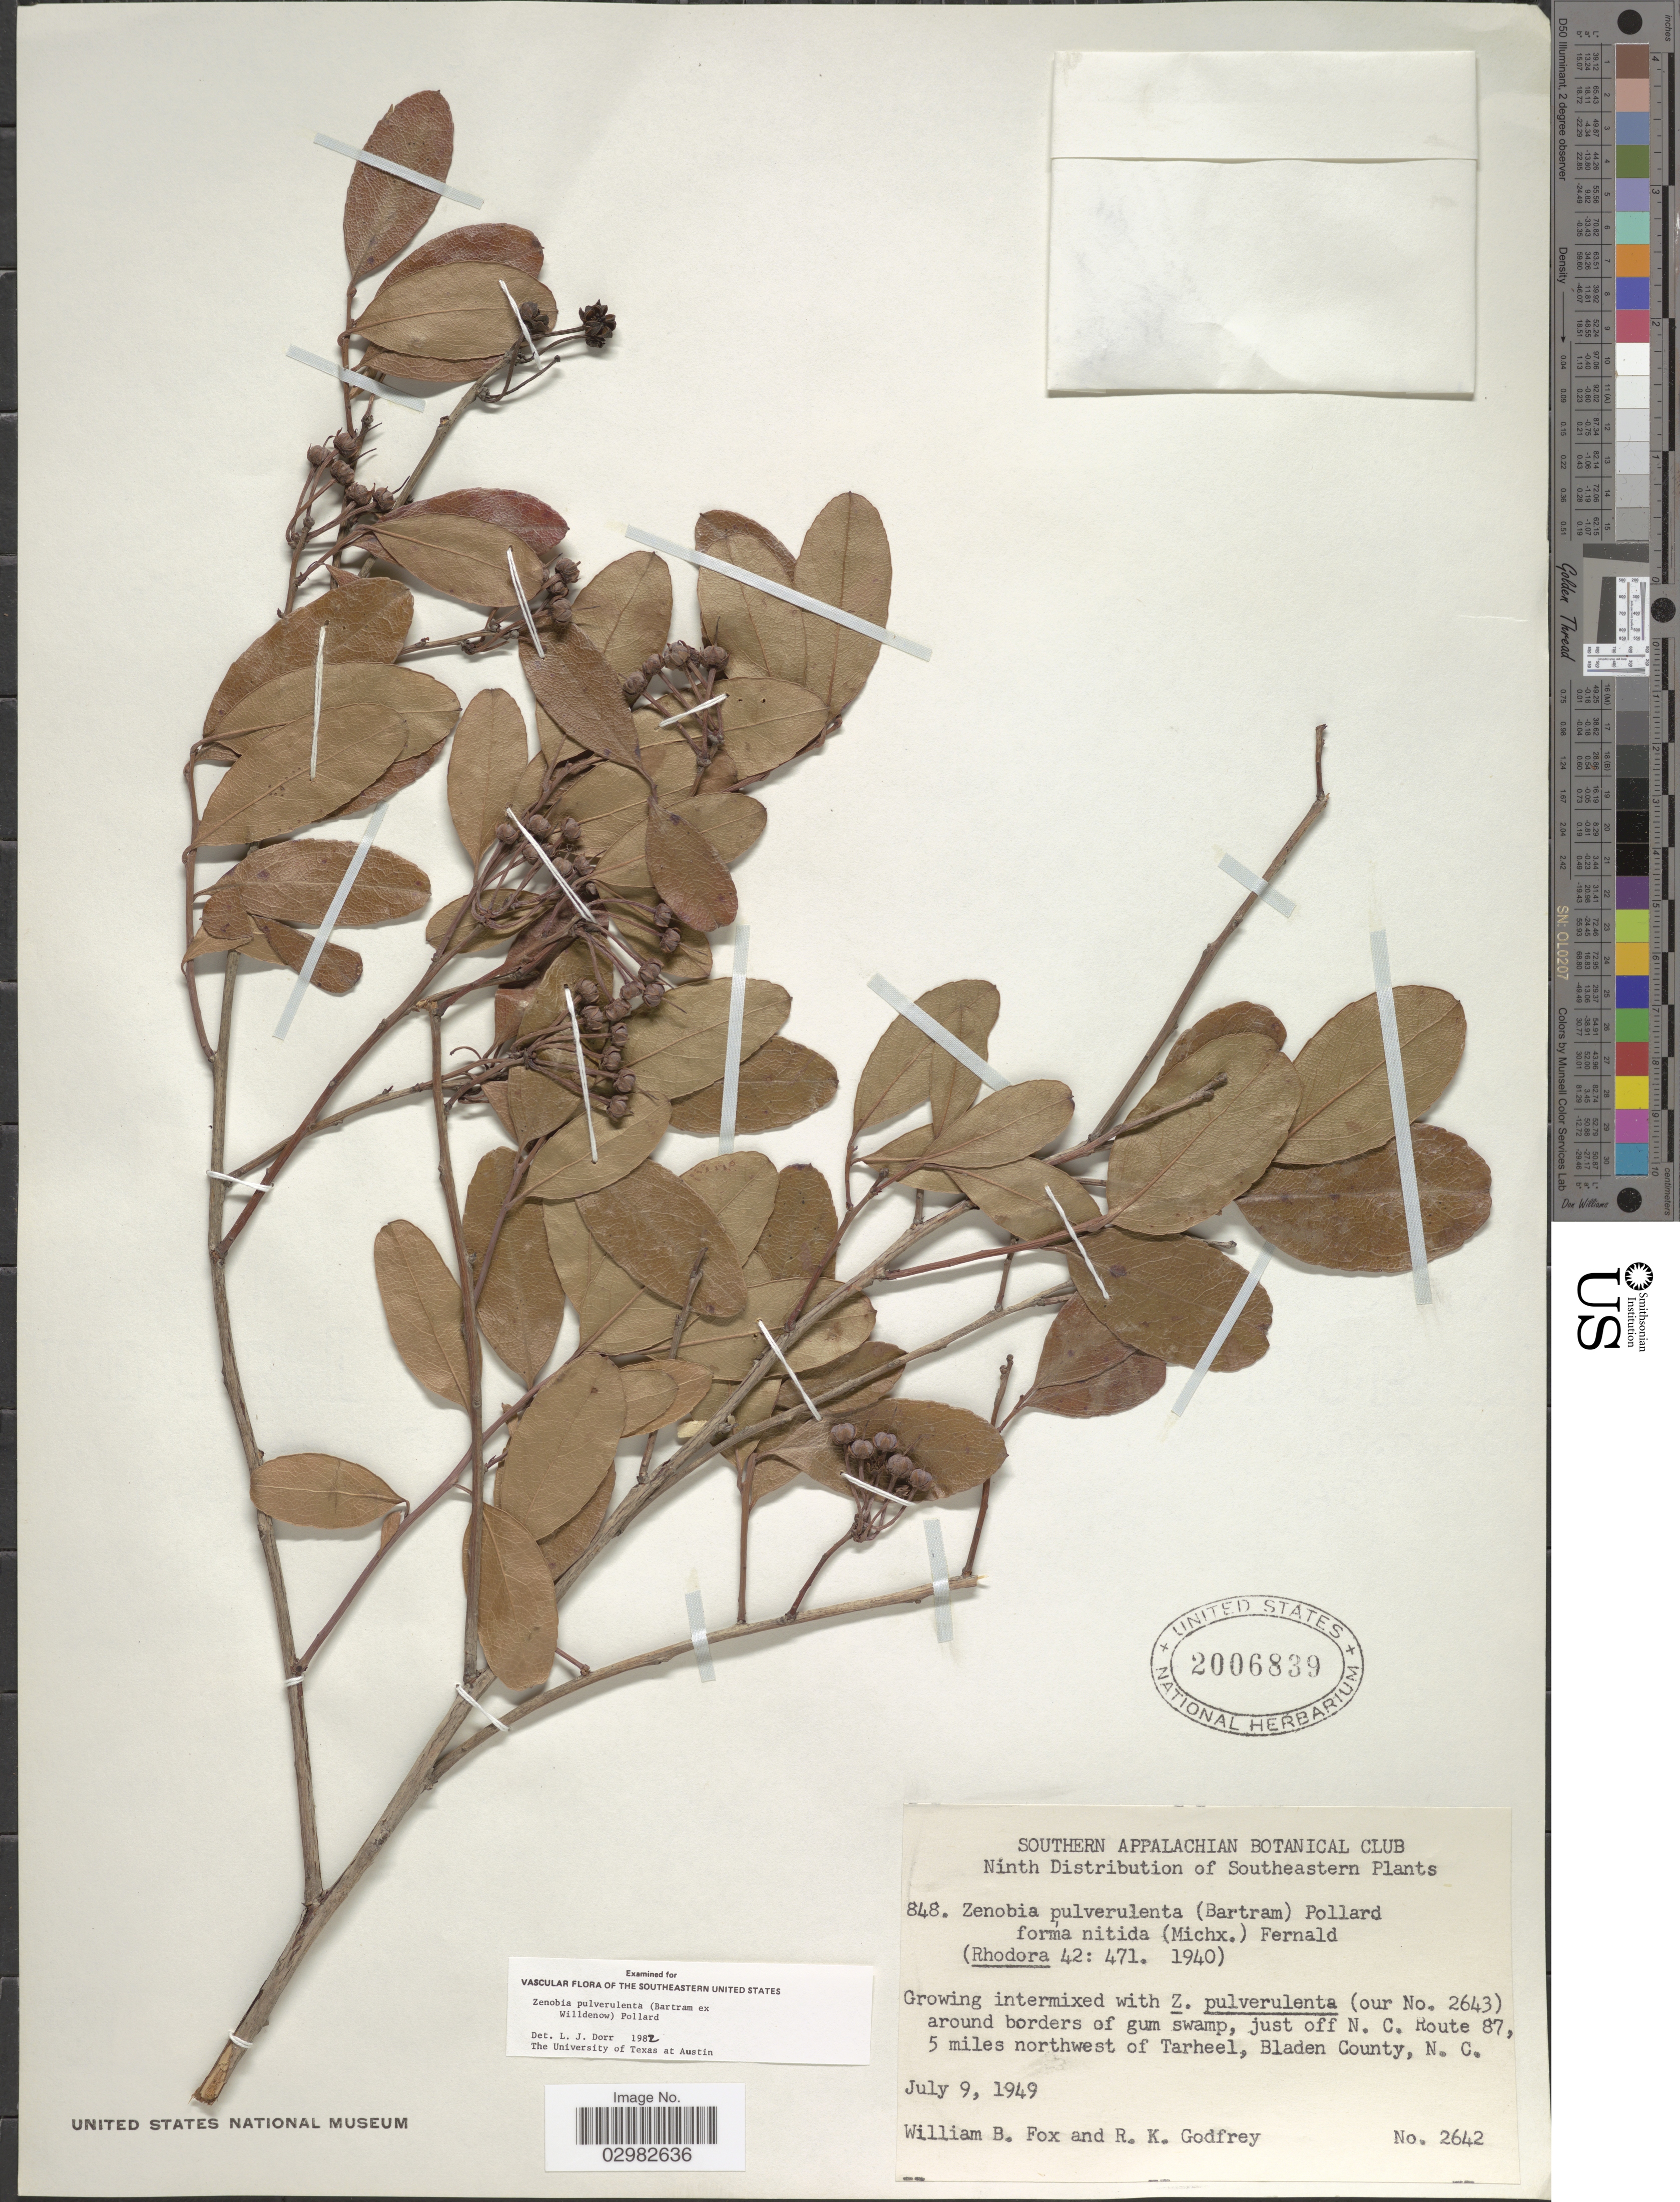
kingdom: Plantae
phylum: Tracheophyta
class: Magnoliopsida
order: Ericales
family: Ericaceae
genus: Zenobia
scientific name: Zenobia pulverulenta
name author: (W. Bartram ex Willd.) Pollard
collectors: W. B. Fox & R. K. Godfrey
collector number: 2642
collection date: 1949-07-09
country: United States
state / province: North Carolina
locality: Southeastern, Just off N.C. Route 87, 5 miles northwest of Tarheel, Bladen County.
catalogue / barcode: US 2006839